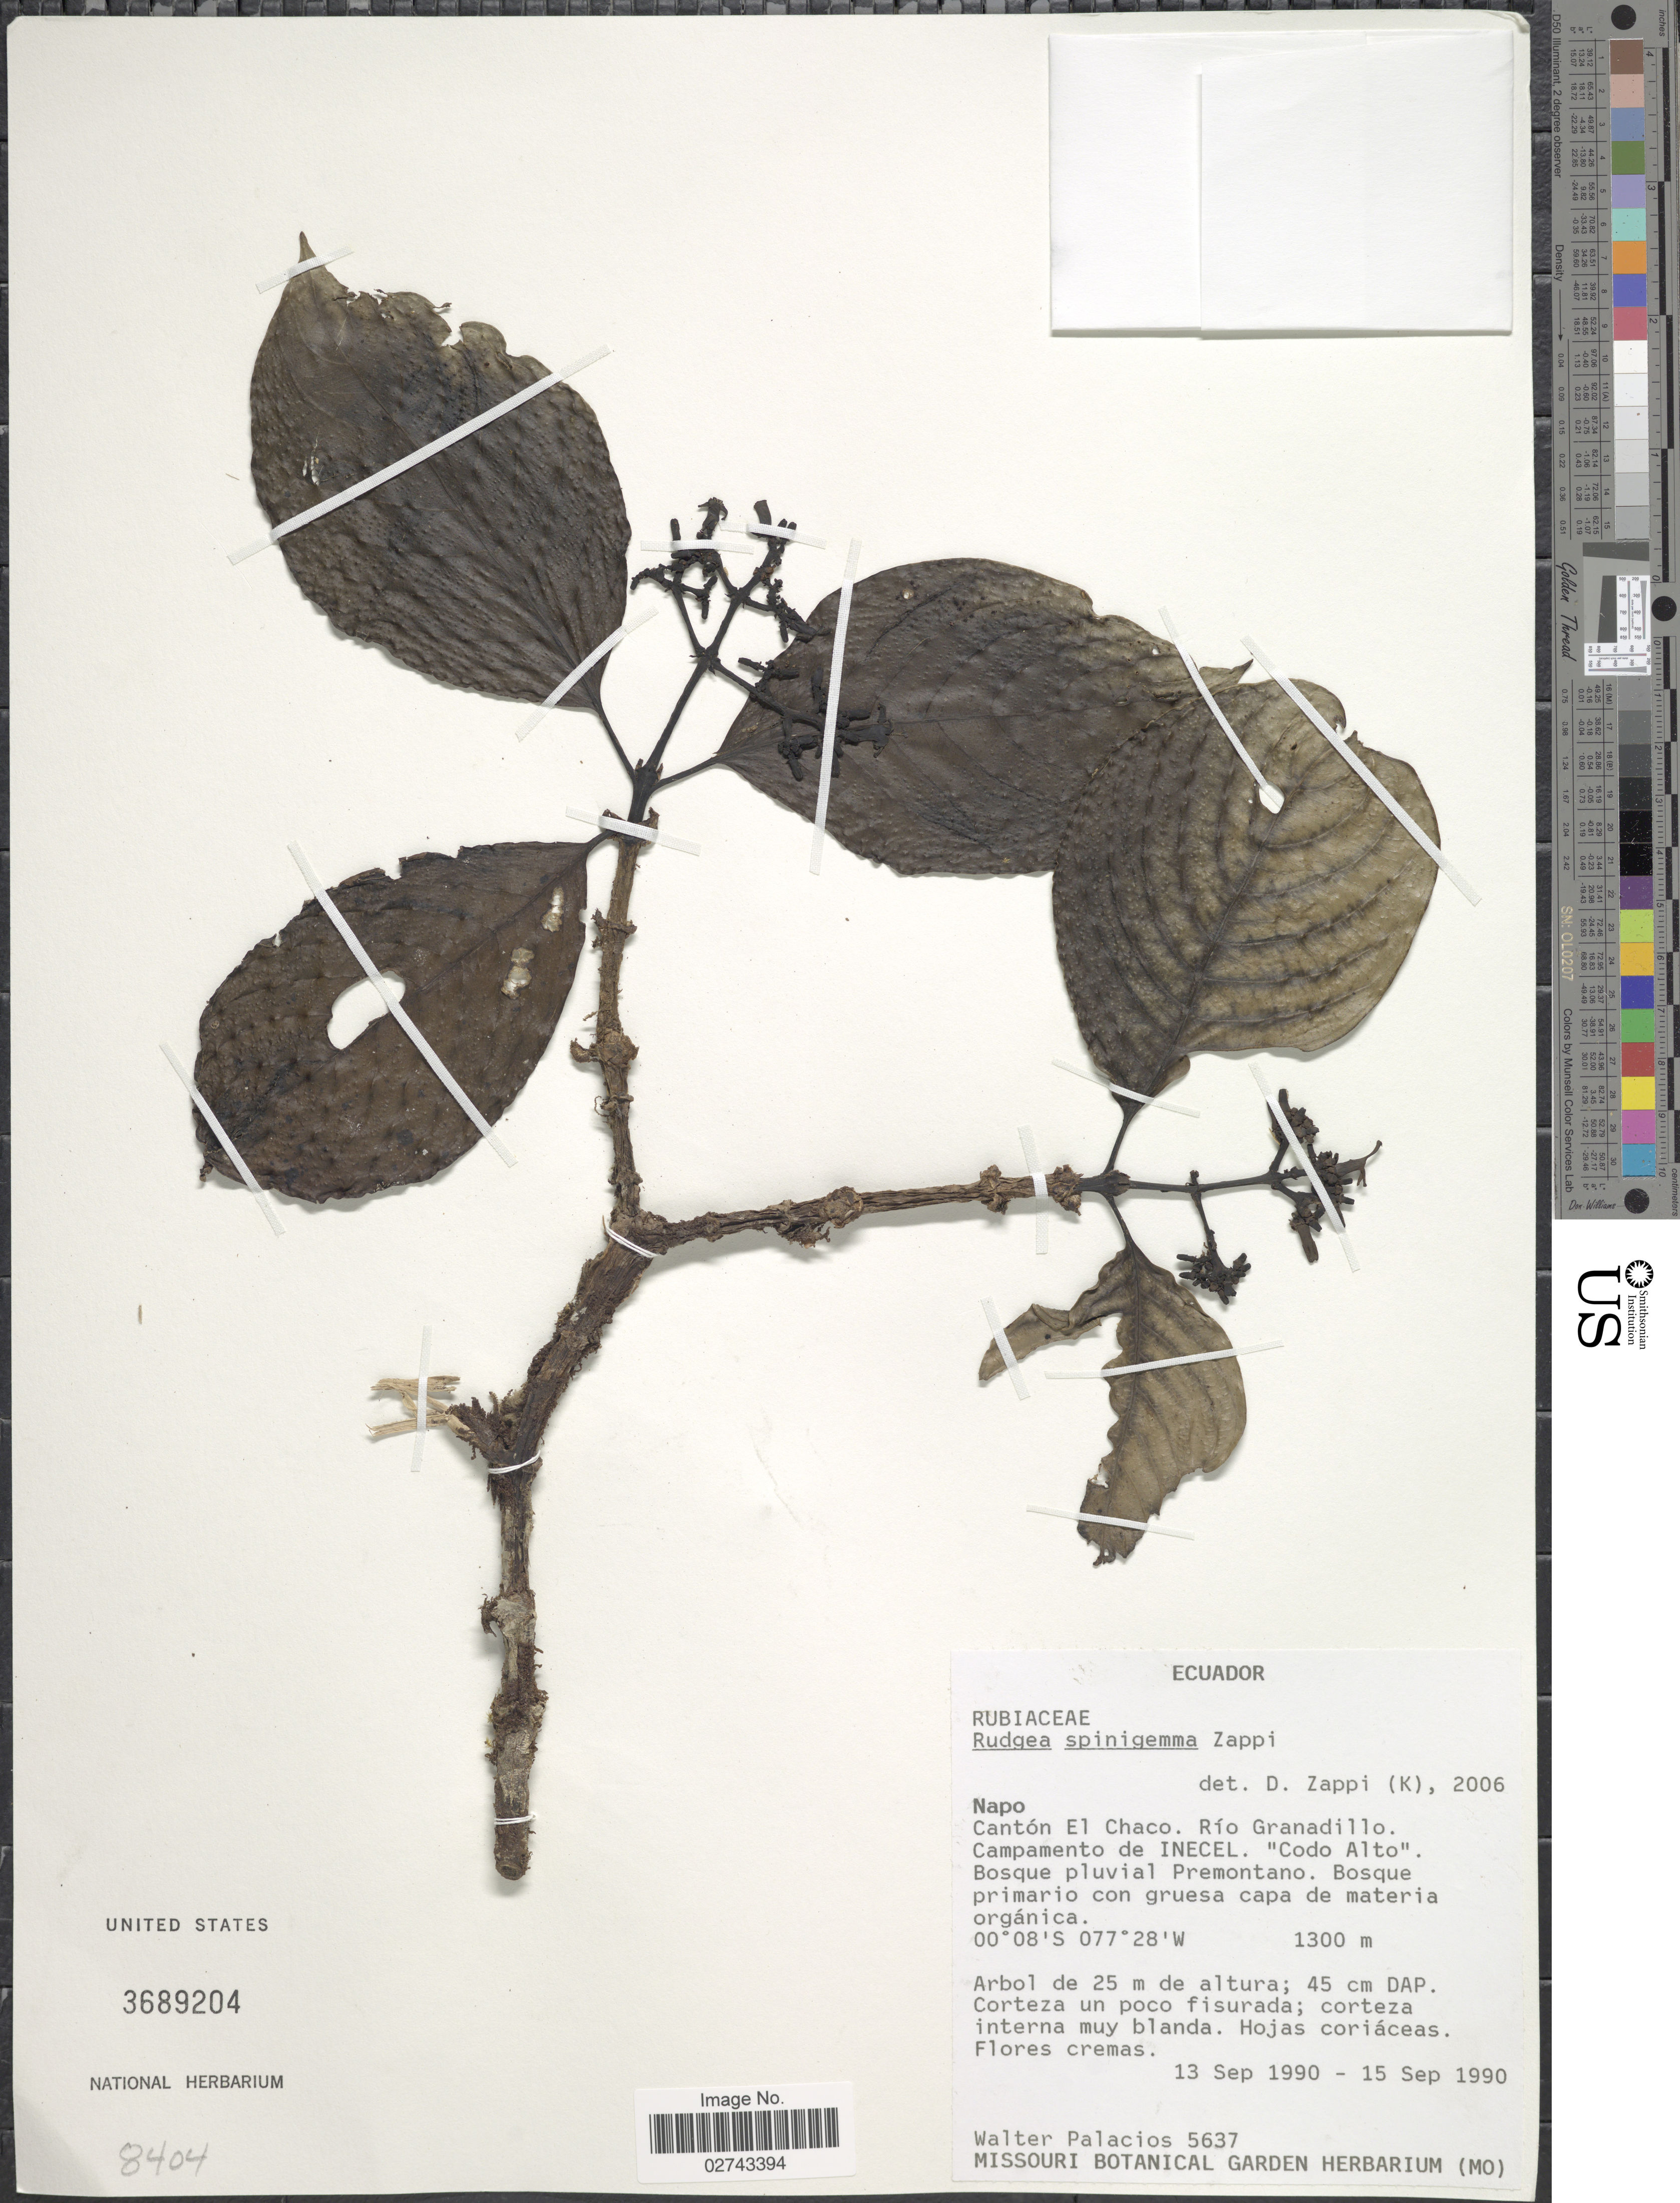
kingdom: Plantae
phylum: Tracheophyta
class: Magnoliopsida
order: Gentianales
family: Rubiaceae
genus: Rudgea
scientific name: Rudgea spinigemma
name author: Zappi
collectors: W. Palacios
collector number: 5637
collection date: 1990-09-13/1990-09-15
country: Ecuador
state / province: Napo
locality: Canton El Choco, Rio Granadillo, Campamento de INECEL, "Codo Alto", Bosque pluvial Premontano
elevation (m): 1300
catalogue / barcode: US 3689204